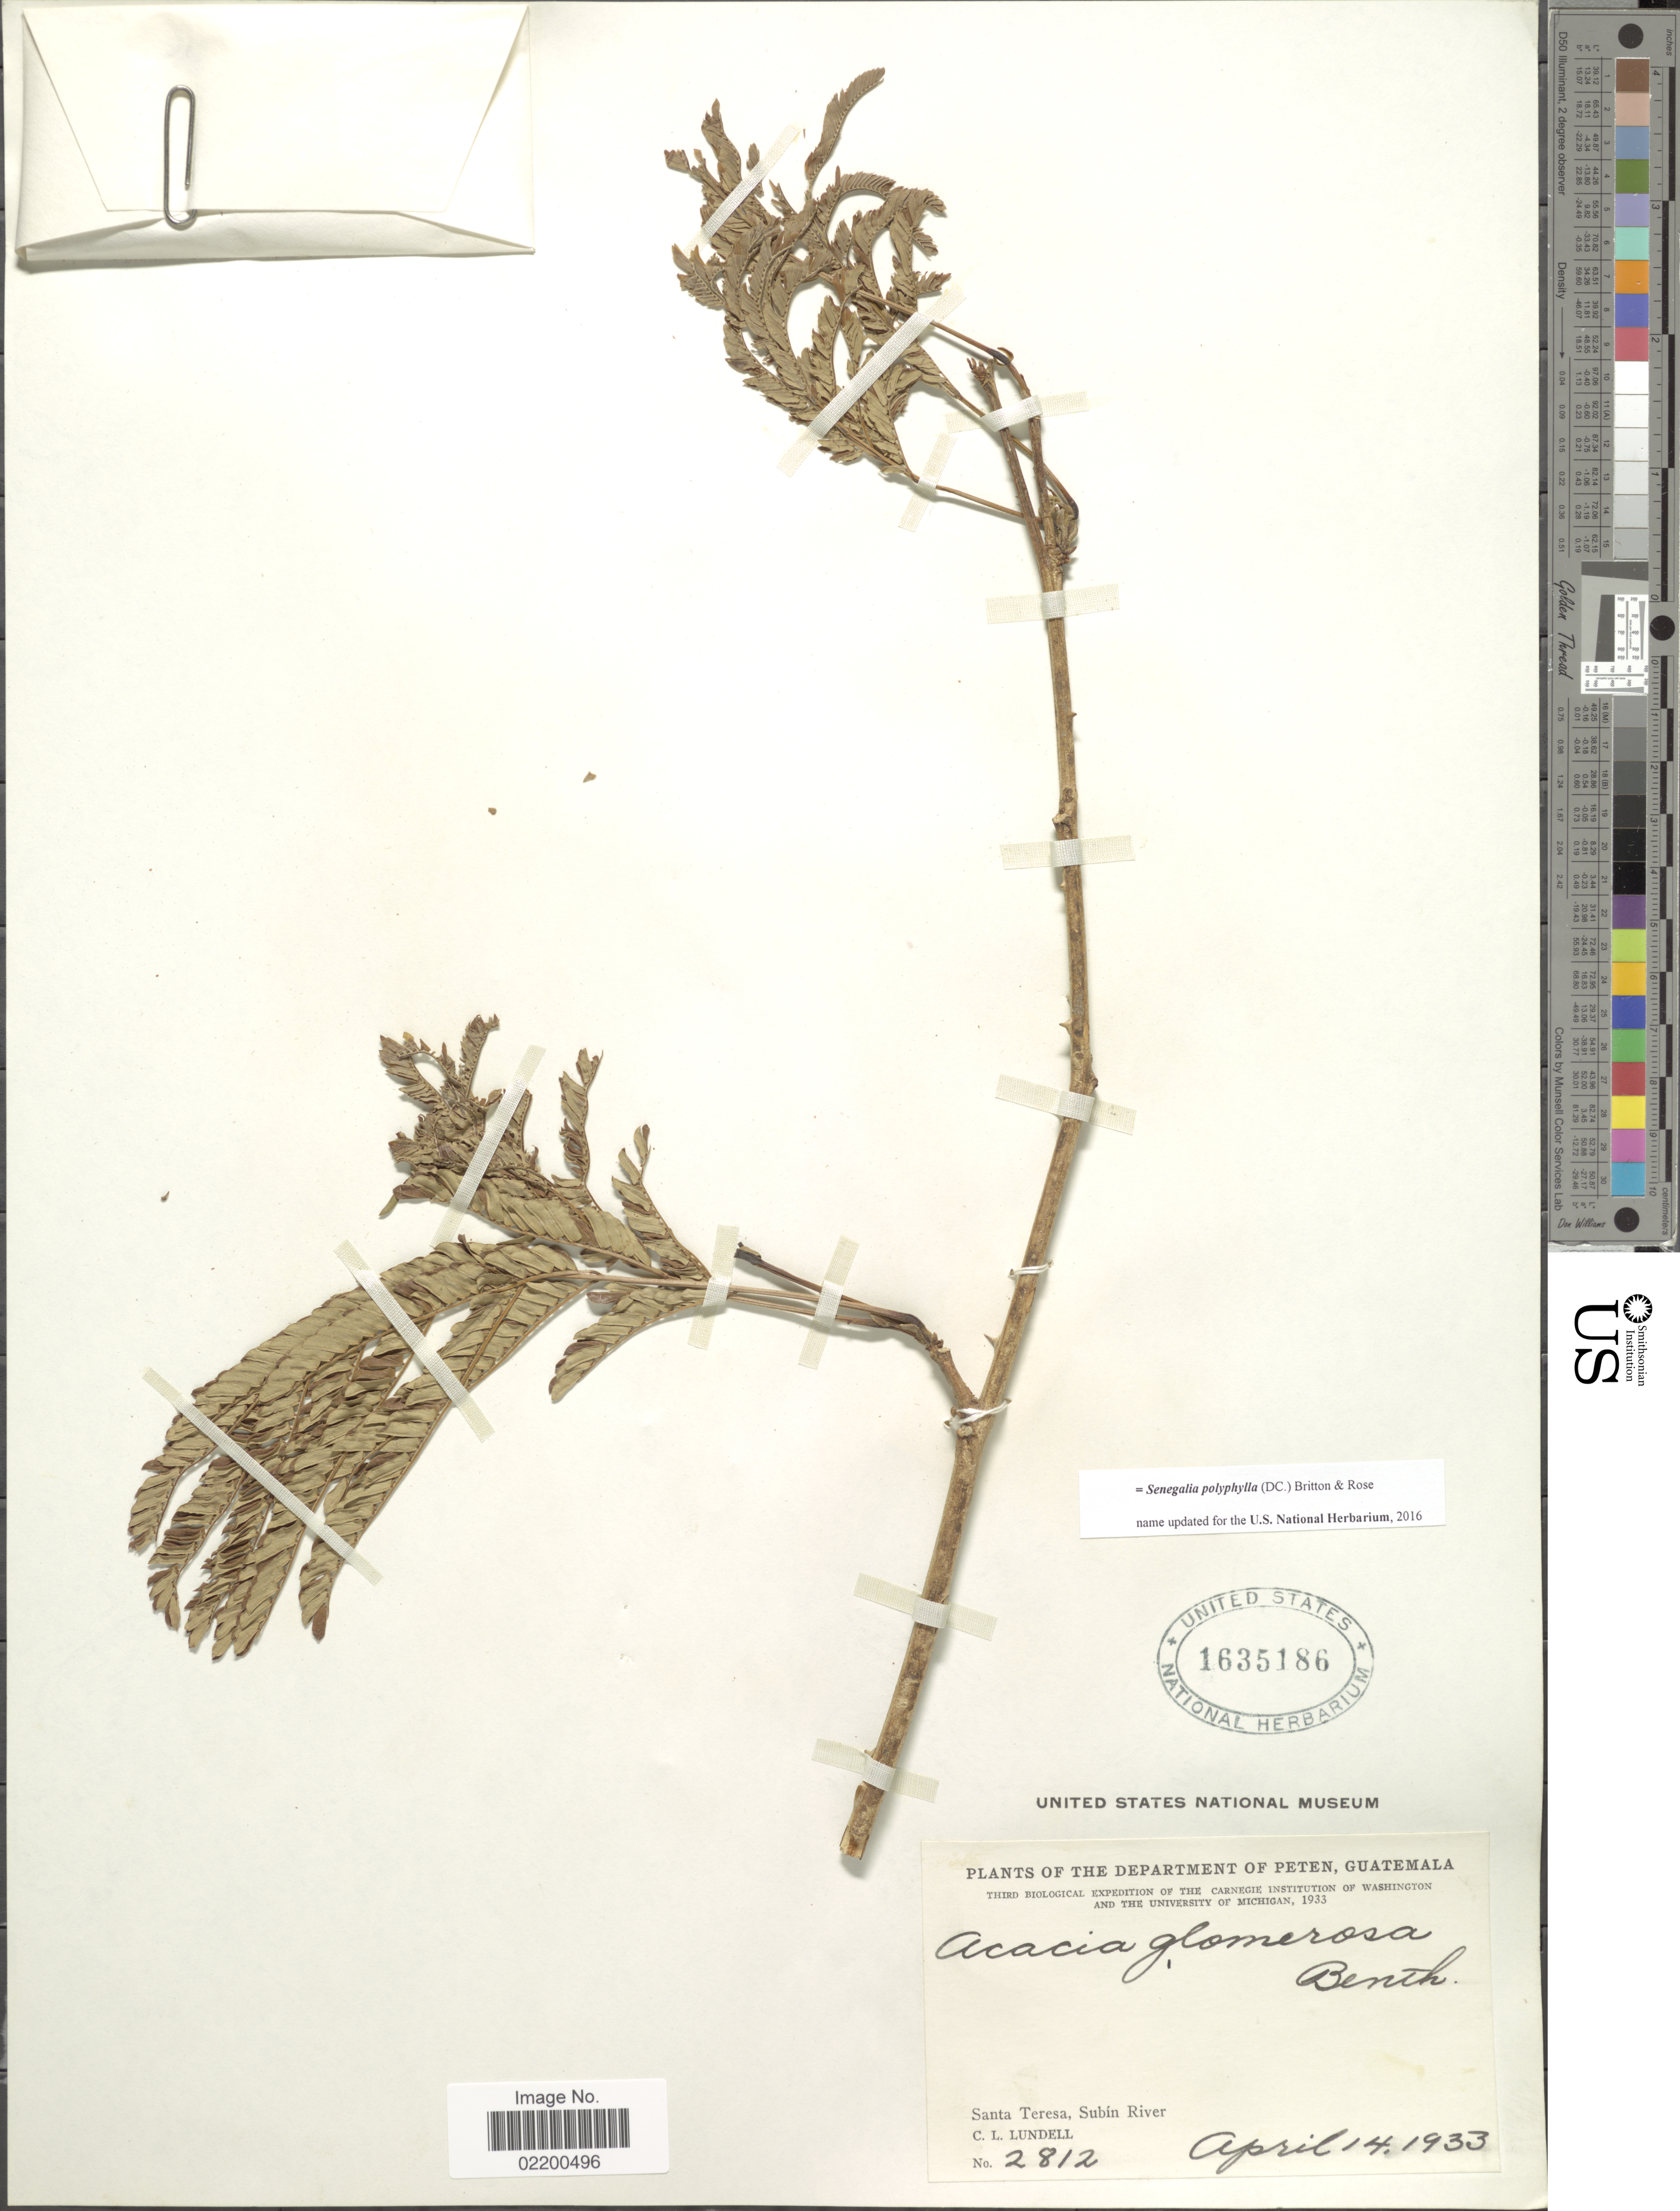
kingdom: Plantae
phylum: Tracheophyta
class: Magnoliopsida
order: Fabales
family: Fabaceae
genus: Senegalia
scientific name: Senegalia polyphylla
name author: (DC.) Britton & Rose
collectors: C. L. Lundell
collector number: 2812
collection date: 1933-04-14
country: Guatemala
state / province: El Petén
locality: The Department of Peten, Guatemala, Santa Teresa, Subin River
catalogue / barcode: US 1635186